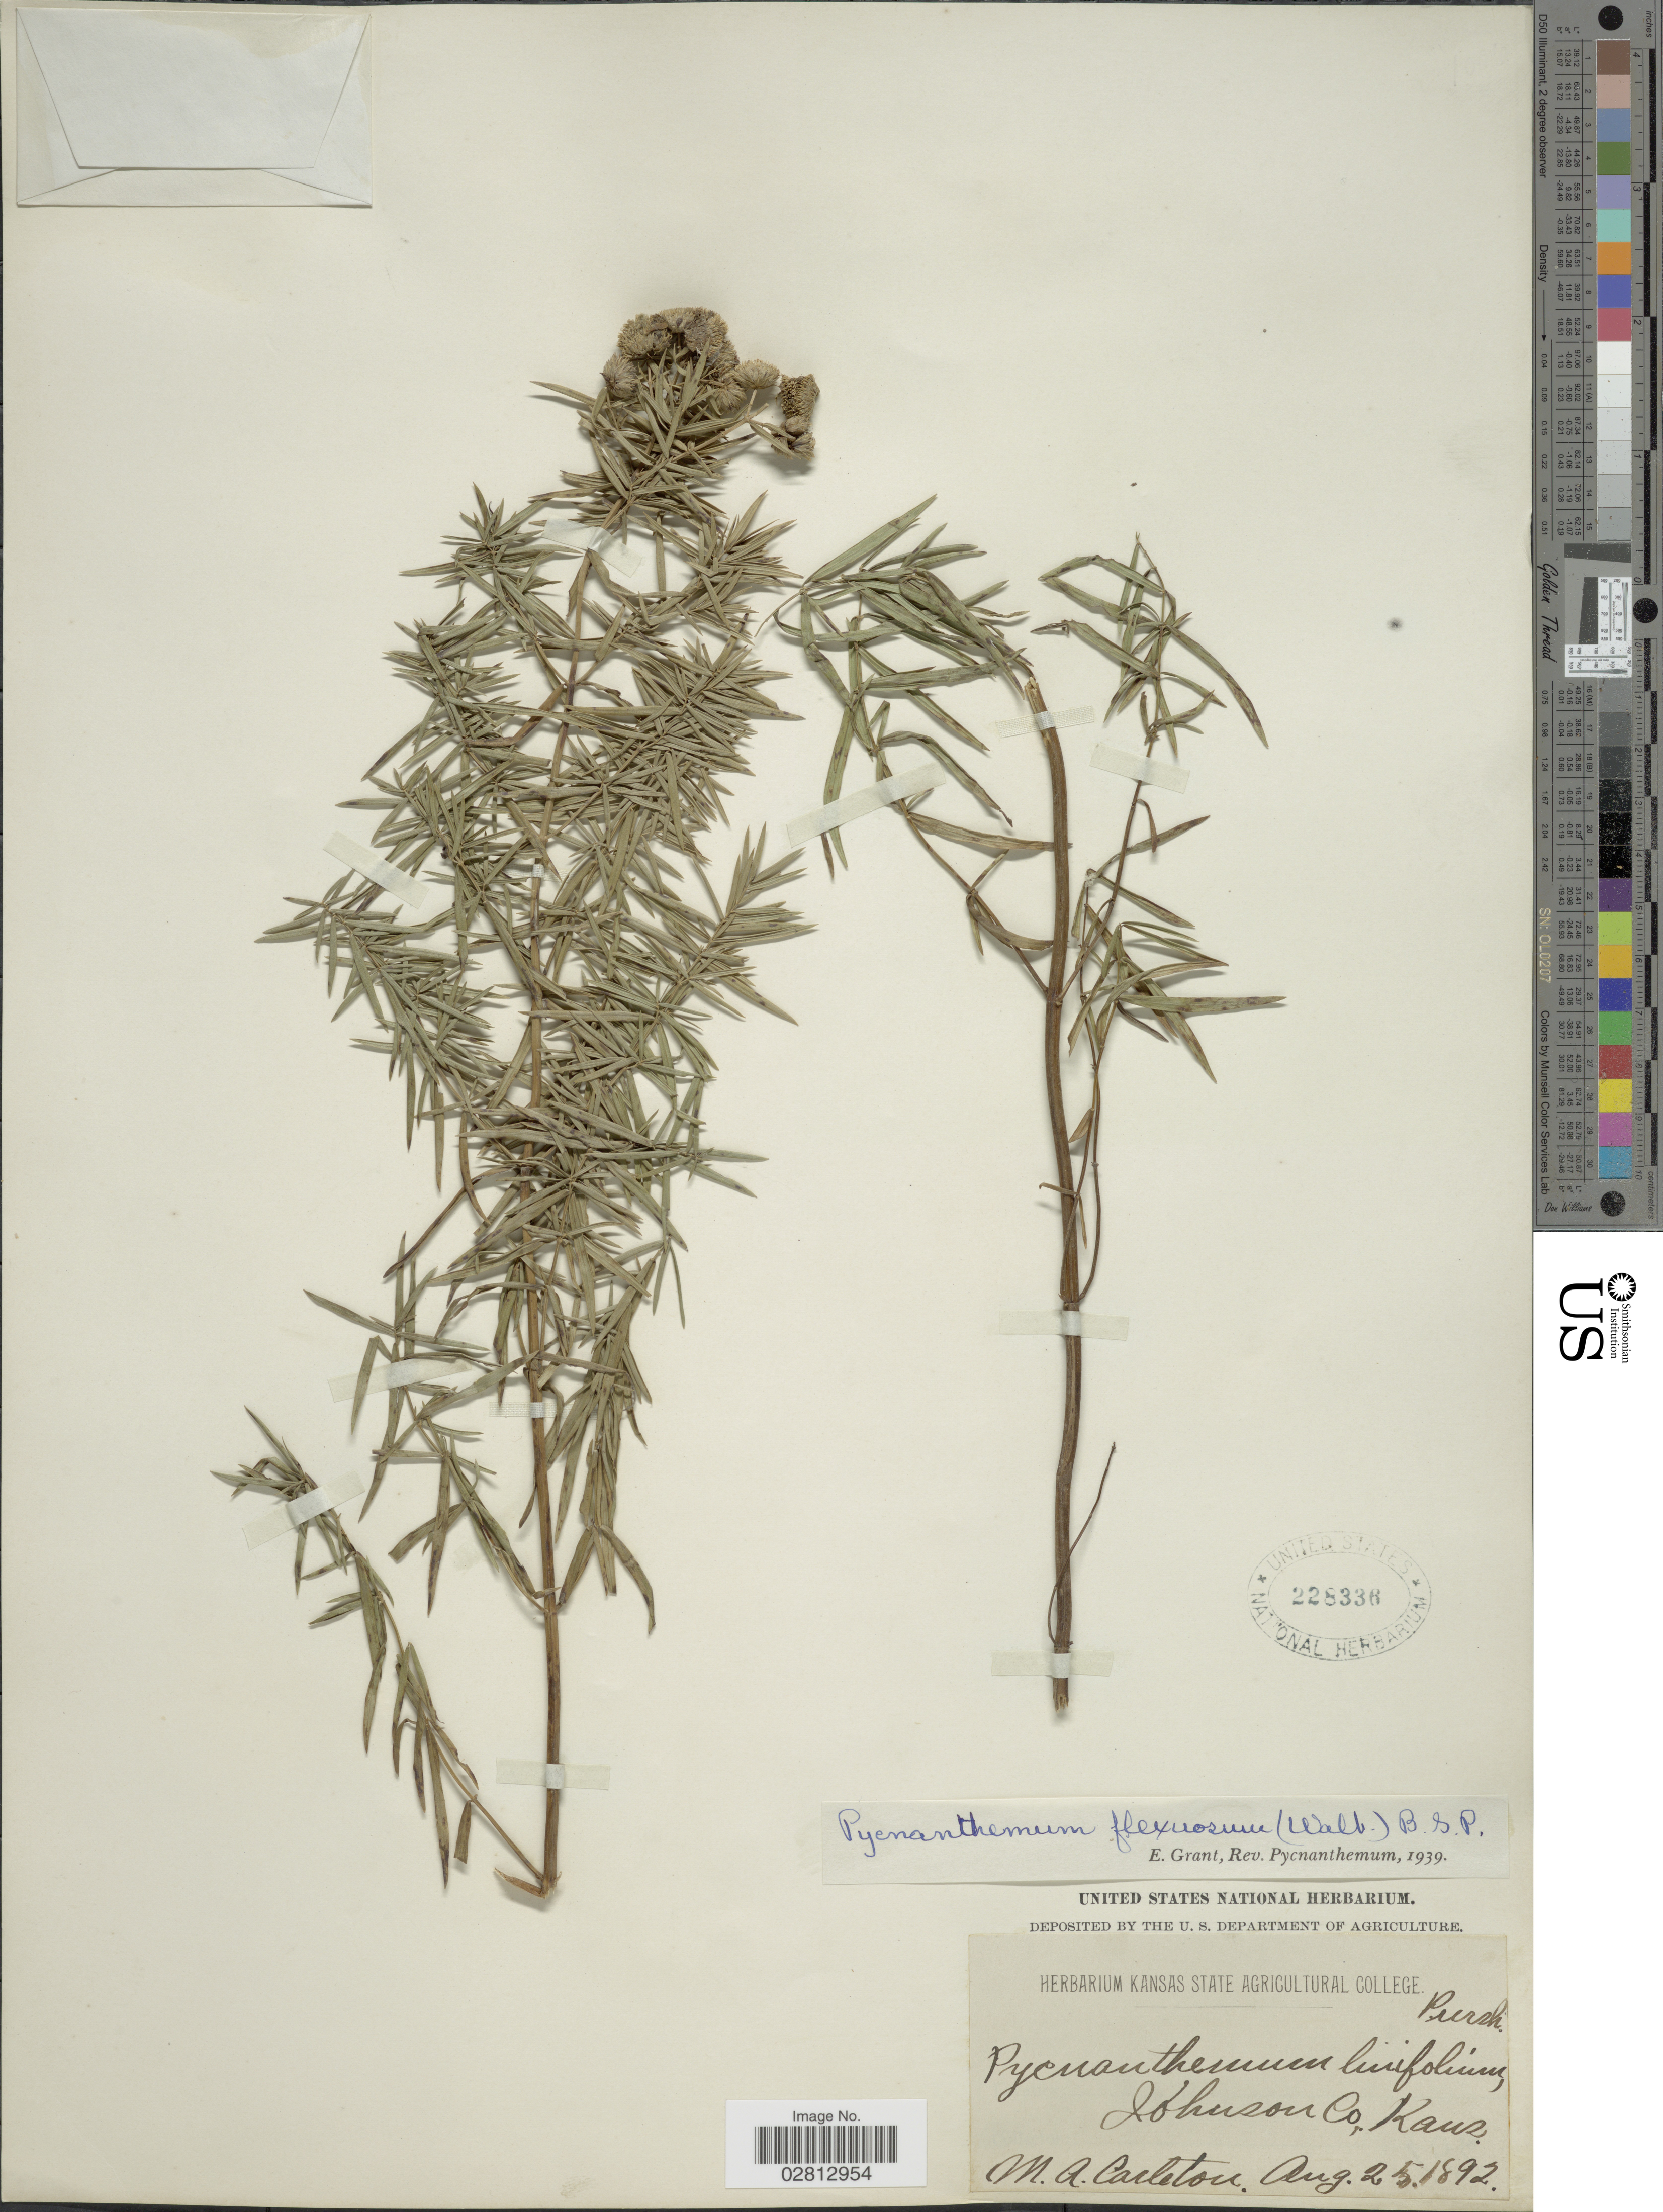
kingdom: Plantae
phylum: Tracheophyta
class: Magnoliopsida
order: Lamiales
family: Lamiaceae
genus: Pycnanthemum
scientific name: Pycnanthemum tenuifolium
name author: Schrad.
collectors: M. A. Carleton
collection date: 1892-08-25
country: United States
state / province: Kansas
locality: Johnson Co.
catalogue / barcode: US 228336